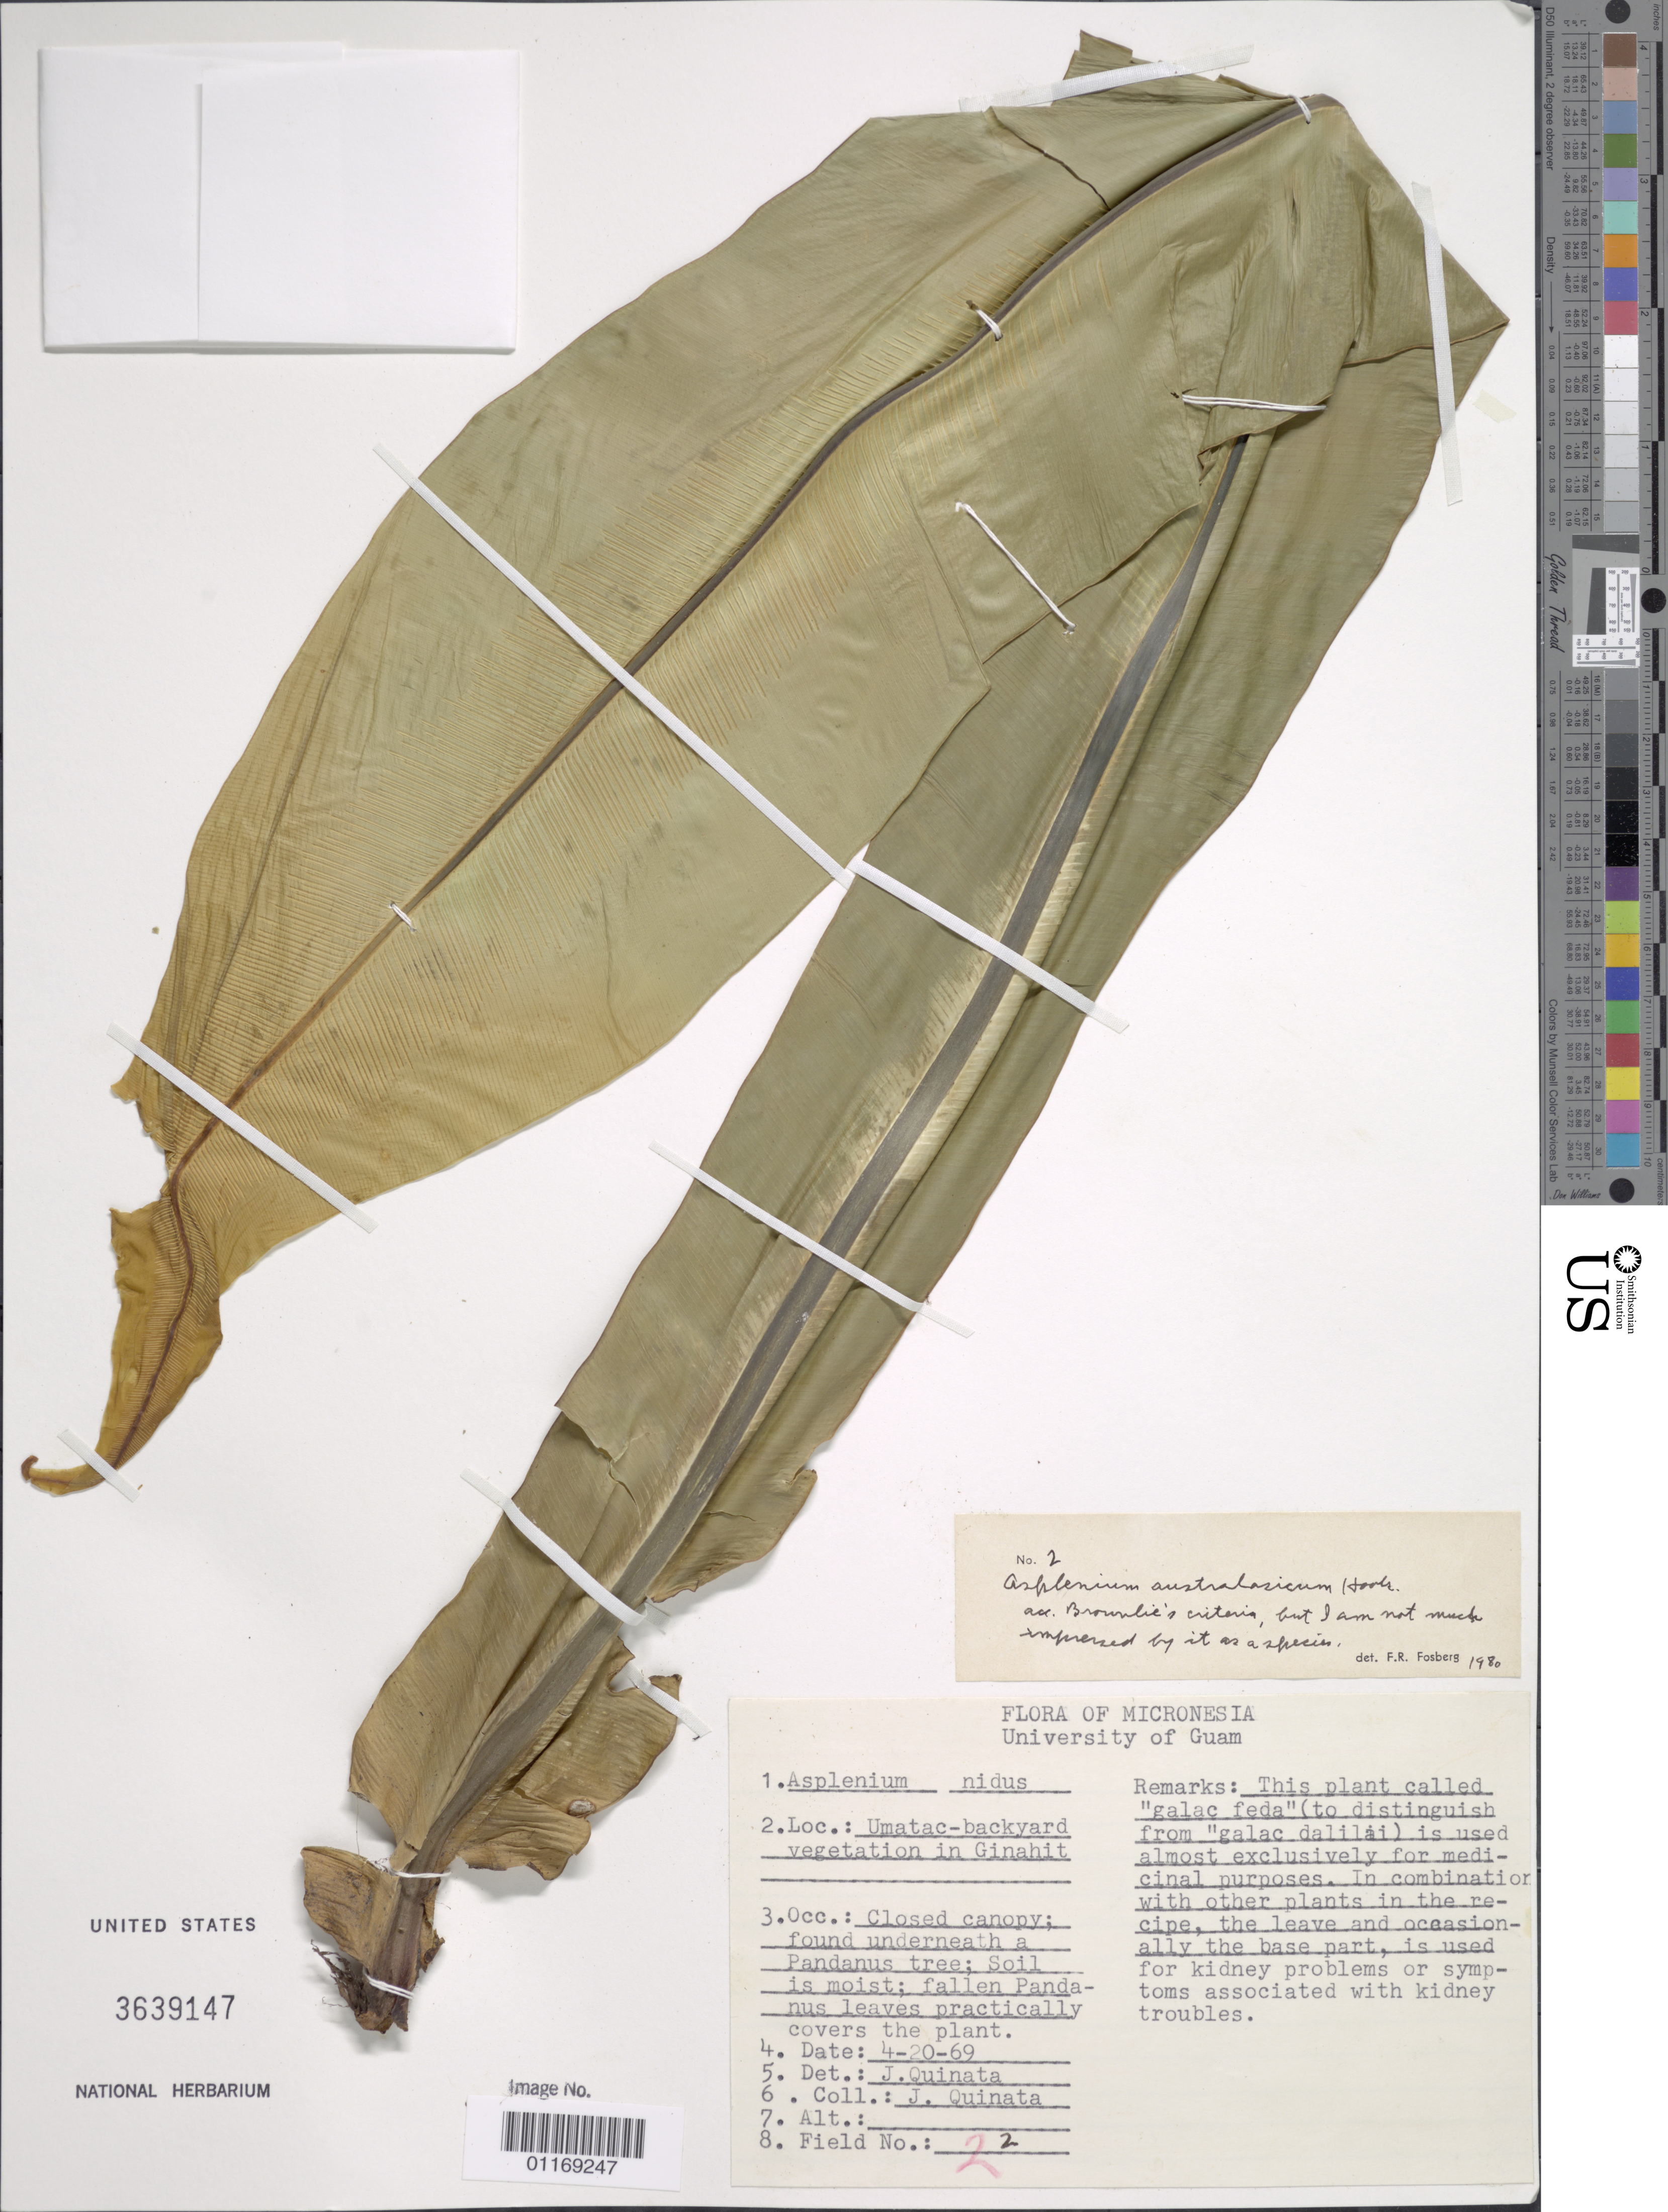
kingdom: Plantae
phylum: Tracheophyta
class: Polypodiopsida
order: Polypodiales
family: Aspleniaceae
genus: Asplenium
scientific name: Asplenium australasicum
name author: (Sm.) Hook.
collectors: J. Quinata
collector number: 22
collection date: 1969-04-20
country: Guam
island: Guam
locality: Umatac-backyard vegetation in Ginahit.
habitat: Closed canopy found under a Pandanus tree, fallen pandanus leaves practically cover the plant.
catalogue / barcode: US 3639147